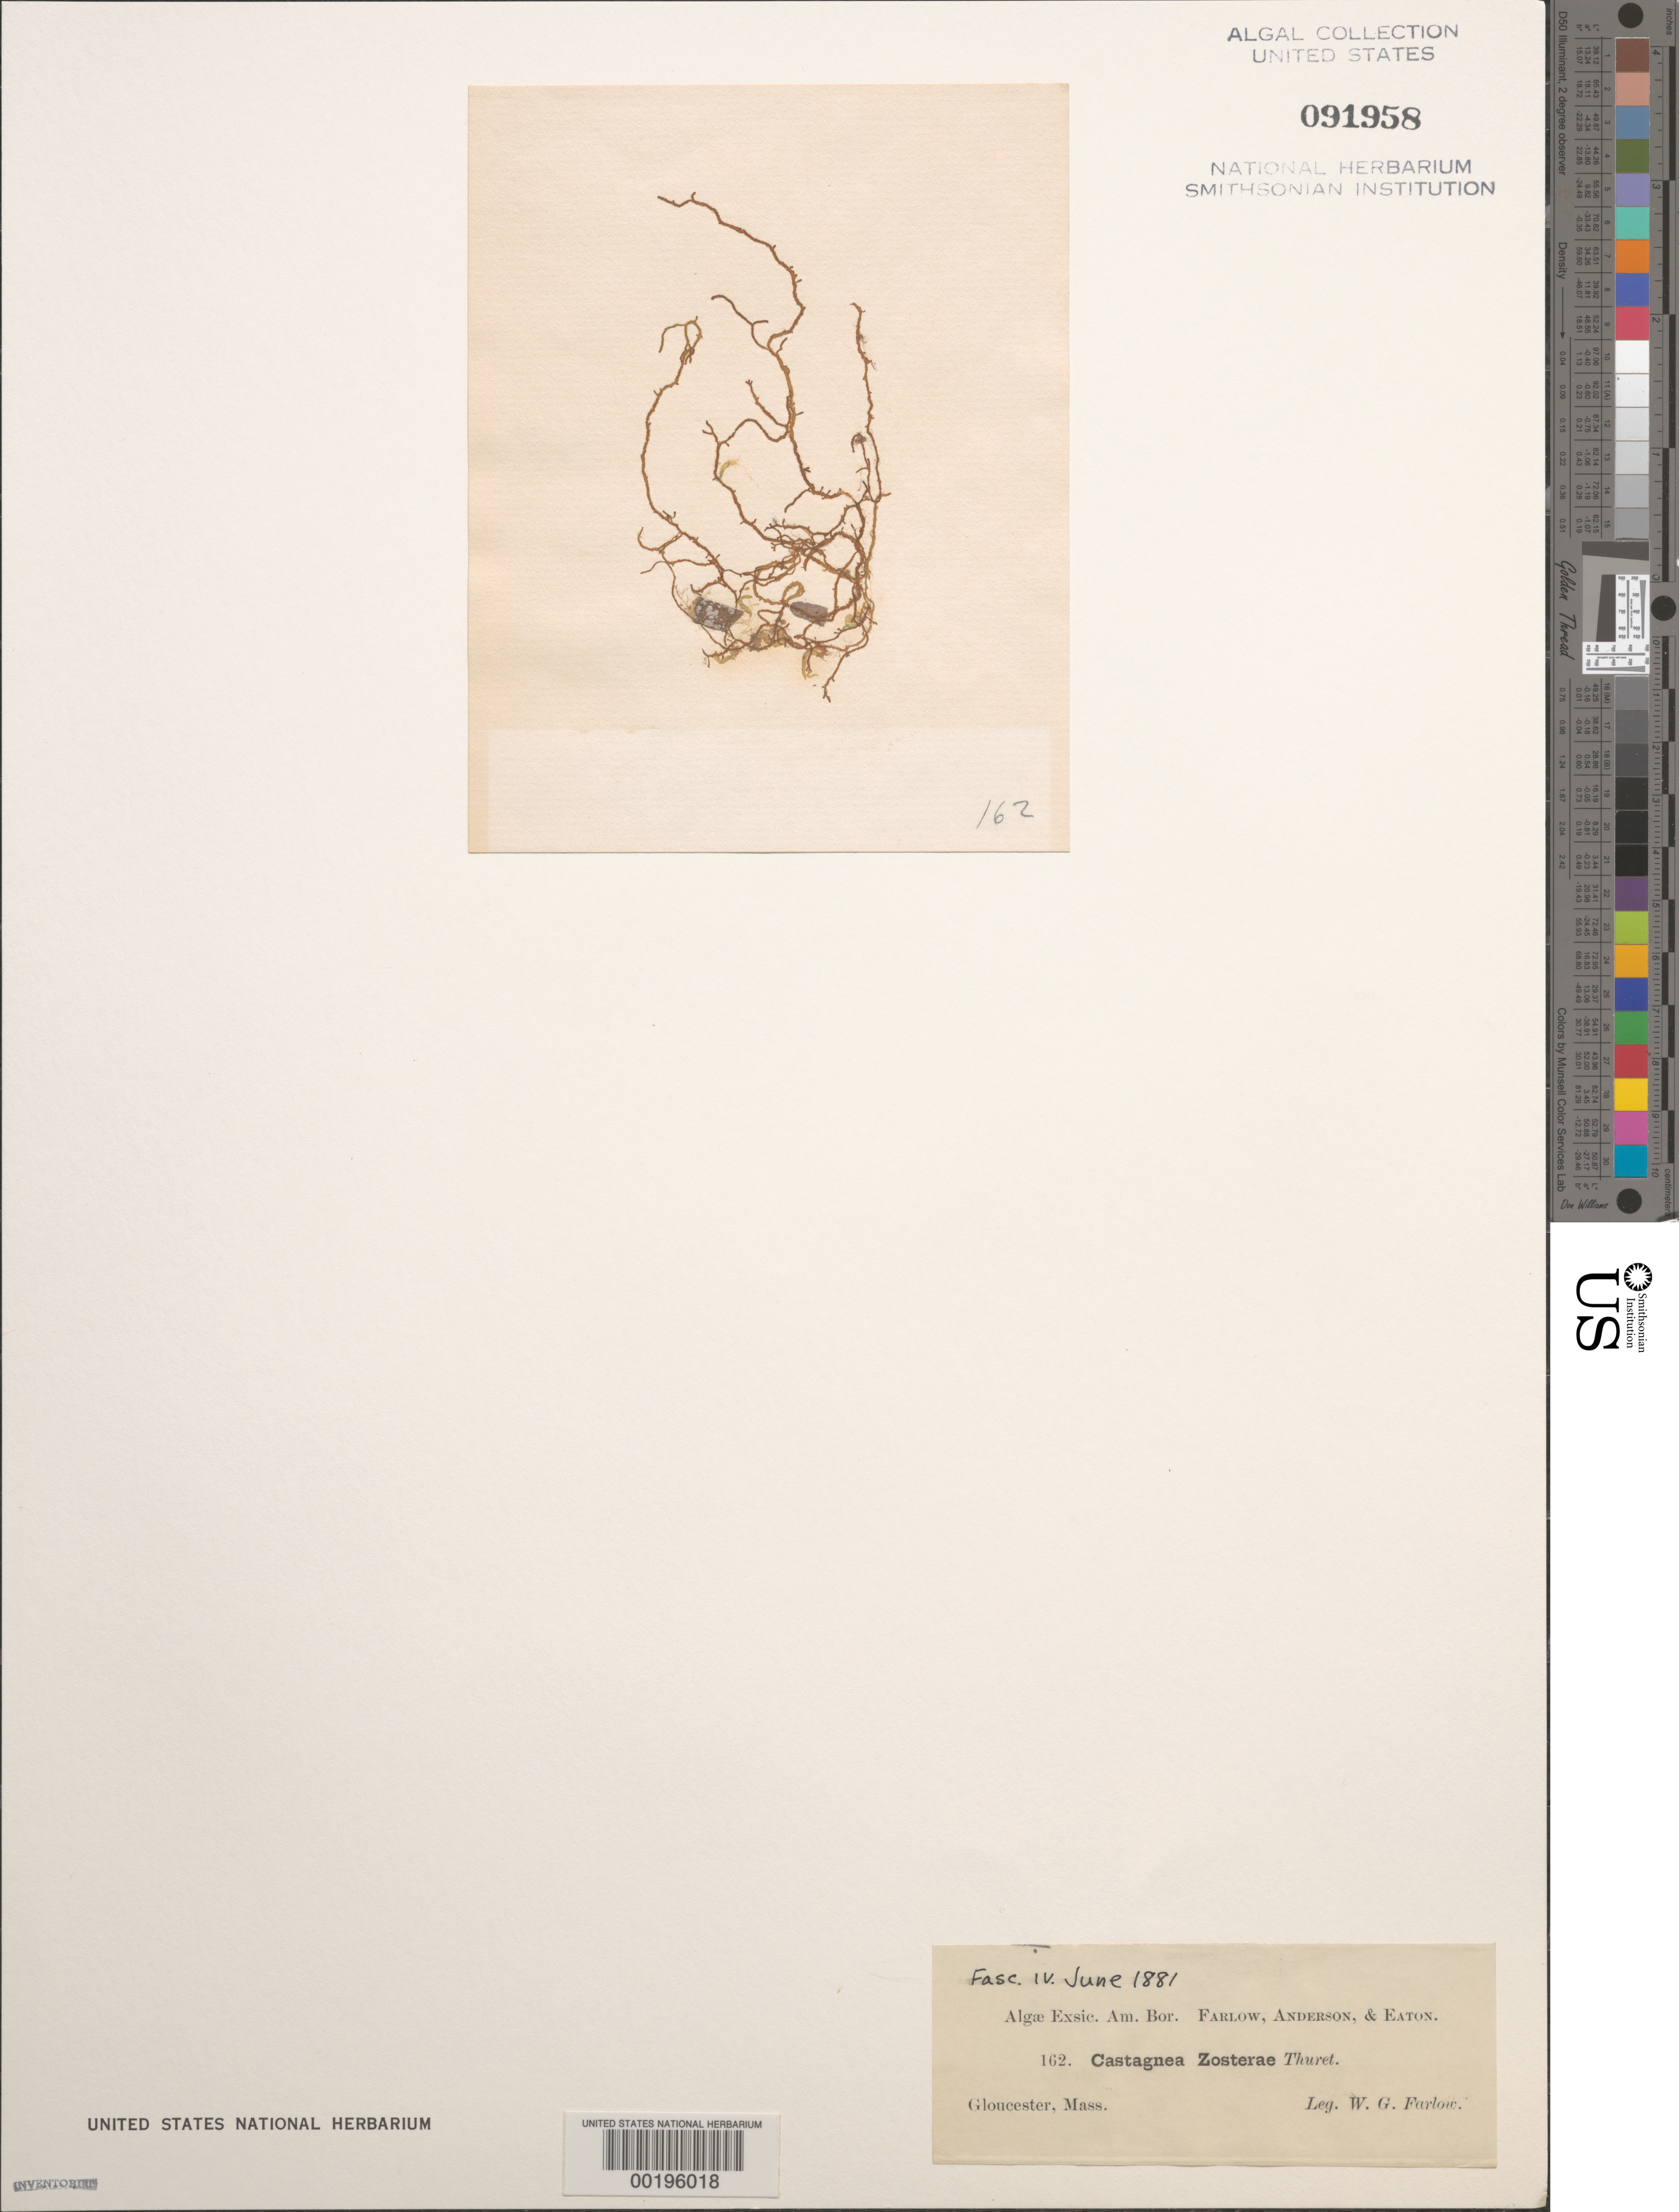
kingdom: Chromista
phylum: Ochrophyta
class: Phaeophyceae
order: Ectocarpales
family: Chordariaceae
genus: Eudesme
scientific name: Eudesme virescens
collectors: W. G. Farlow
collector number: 162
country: United States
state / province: Massachusetts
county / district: Essex County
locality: Gloucester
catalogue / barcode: US 91958